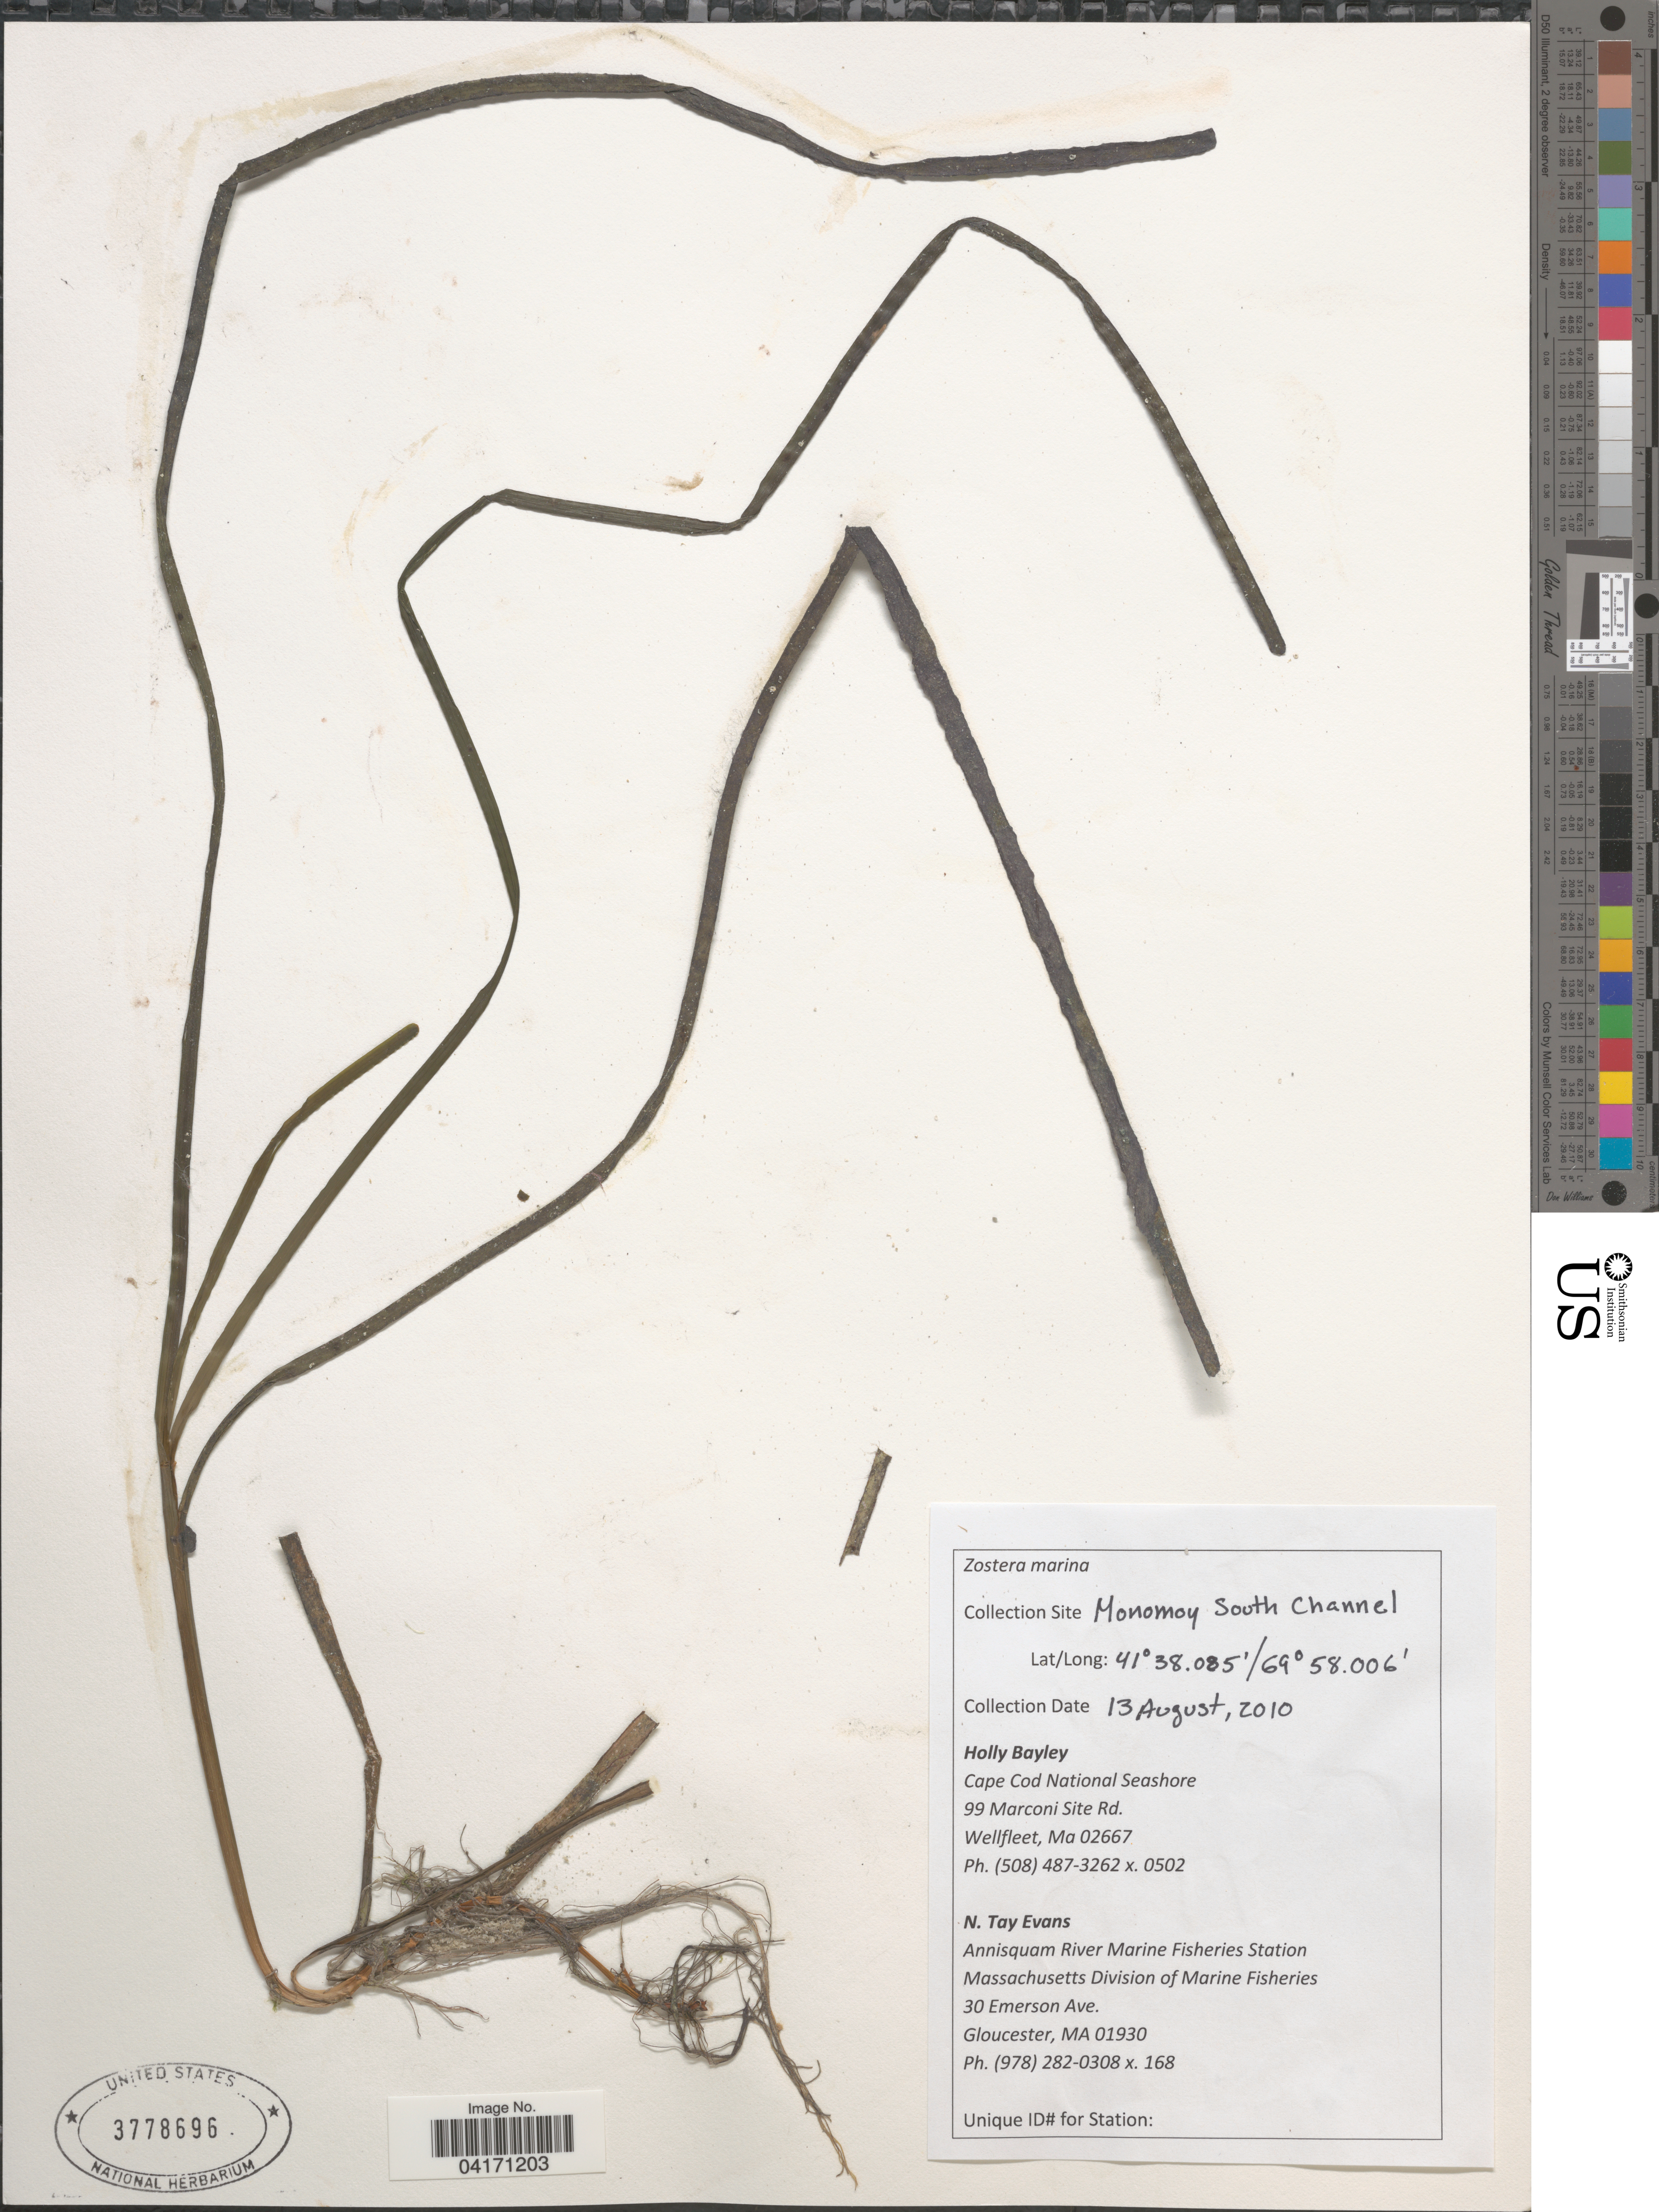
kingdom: Plantae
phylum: Tracheophyta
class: Liliopsida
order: Alismatales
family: Zosteraceae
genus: Zostera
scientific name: Zostera marina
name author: L.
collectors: H. Bayley & N. Evans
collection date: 2010-08-13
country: United States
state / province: Massachusetts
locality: Monomoy South Channel.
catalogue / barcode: US 3778696